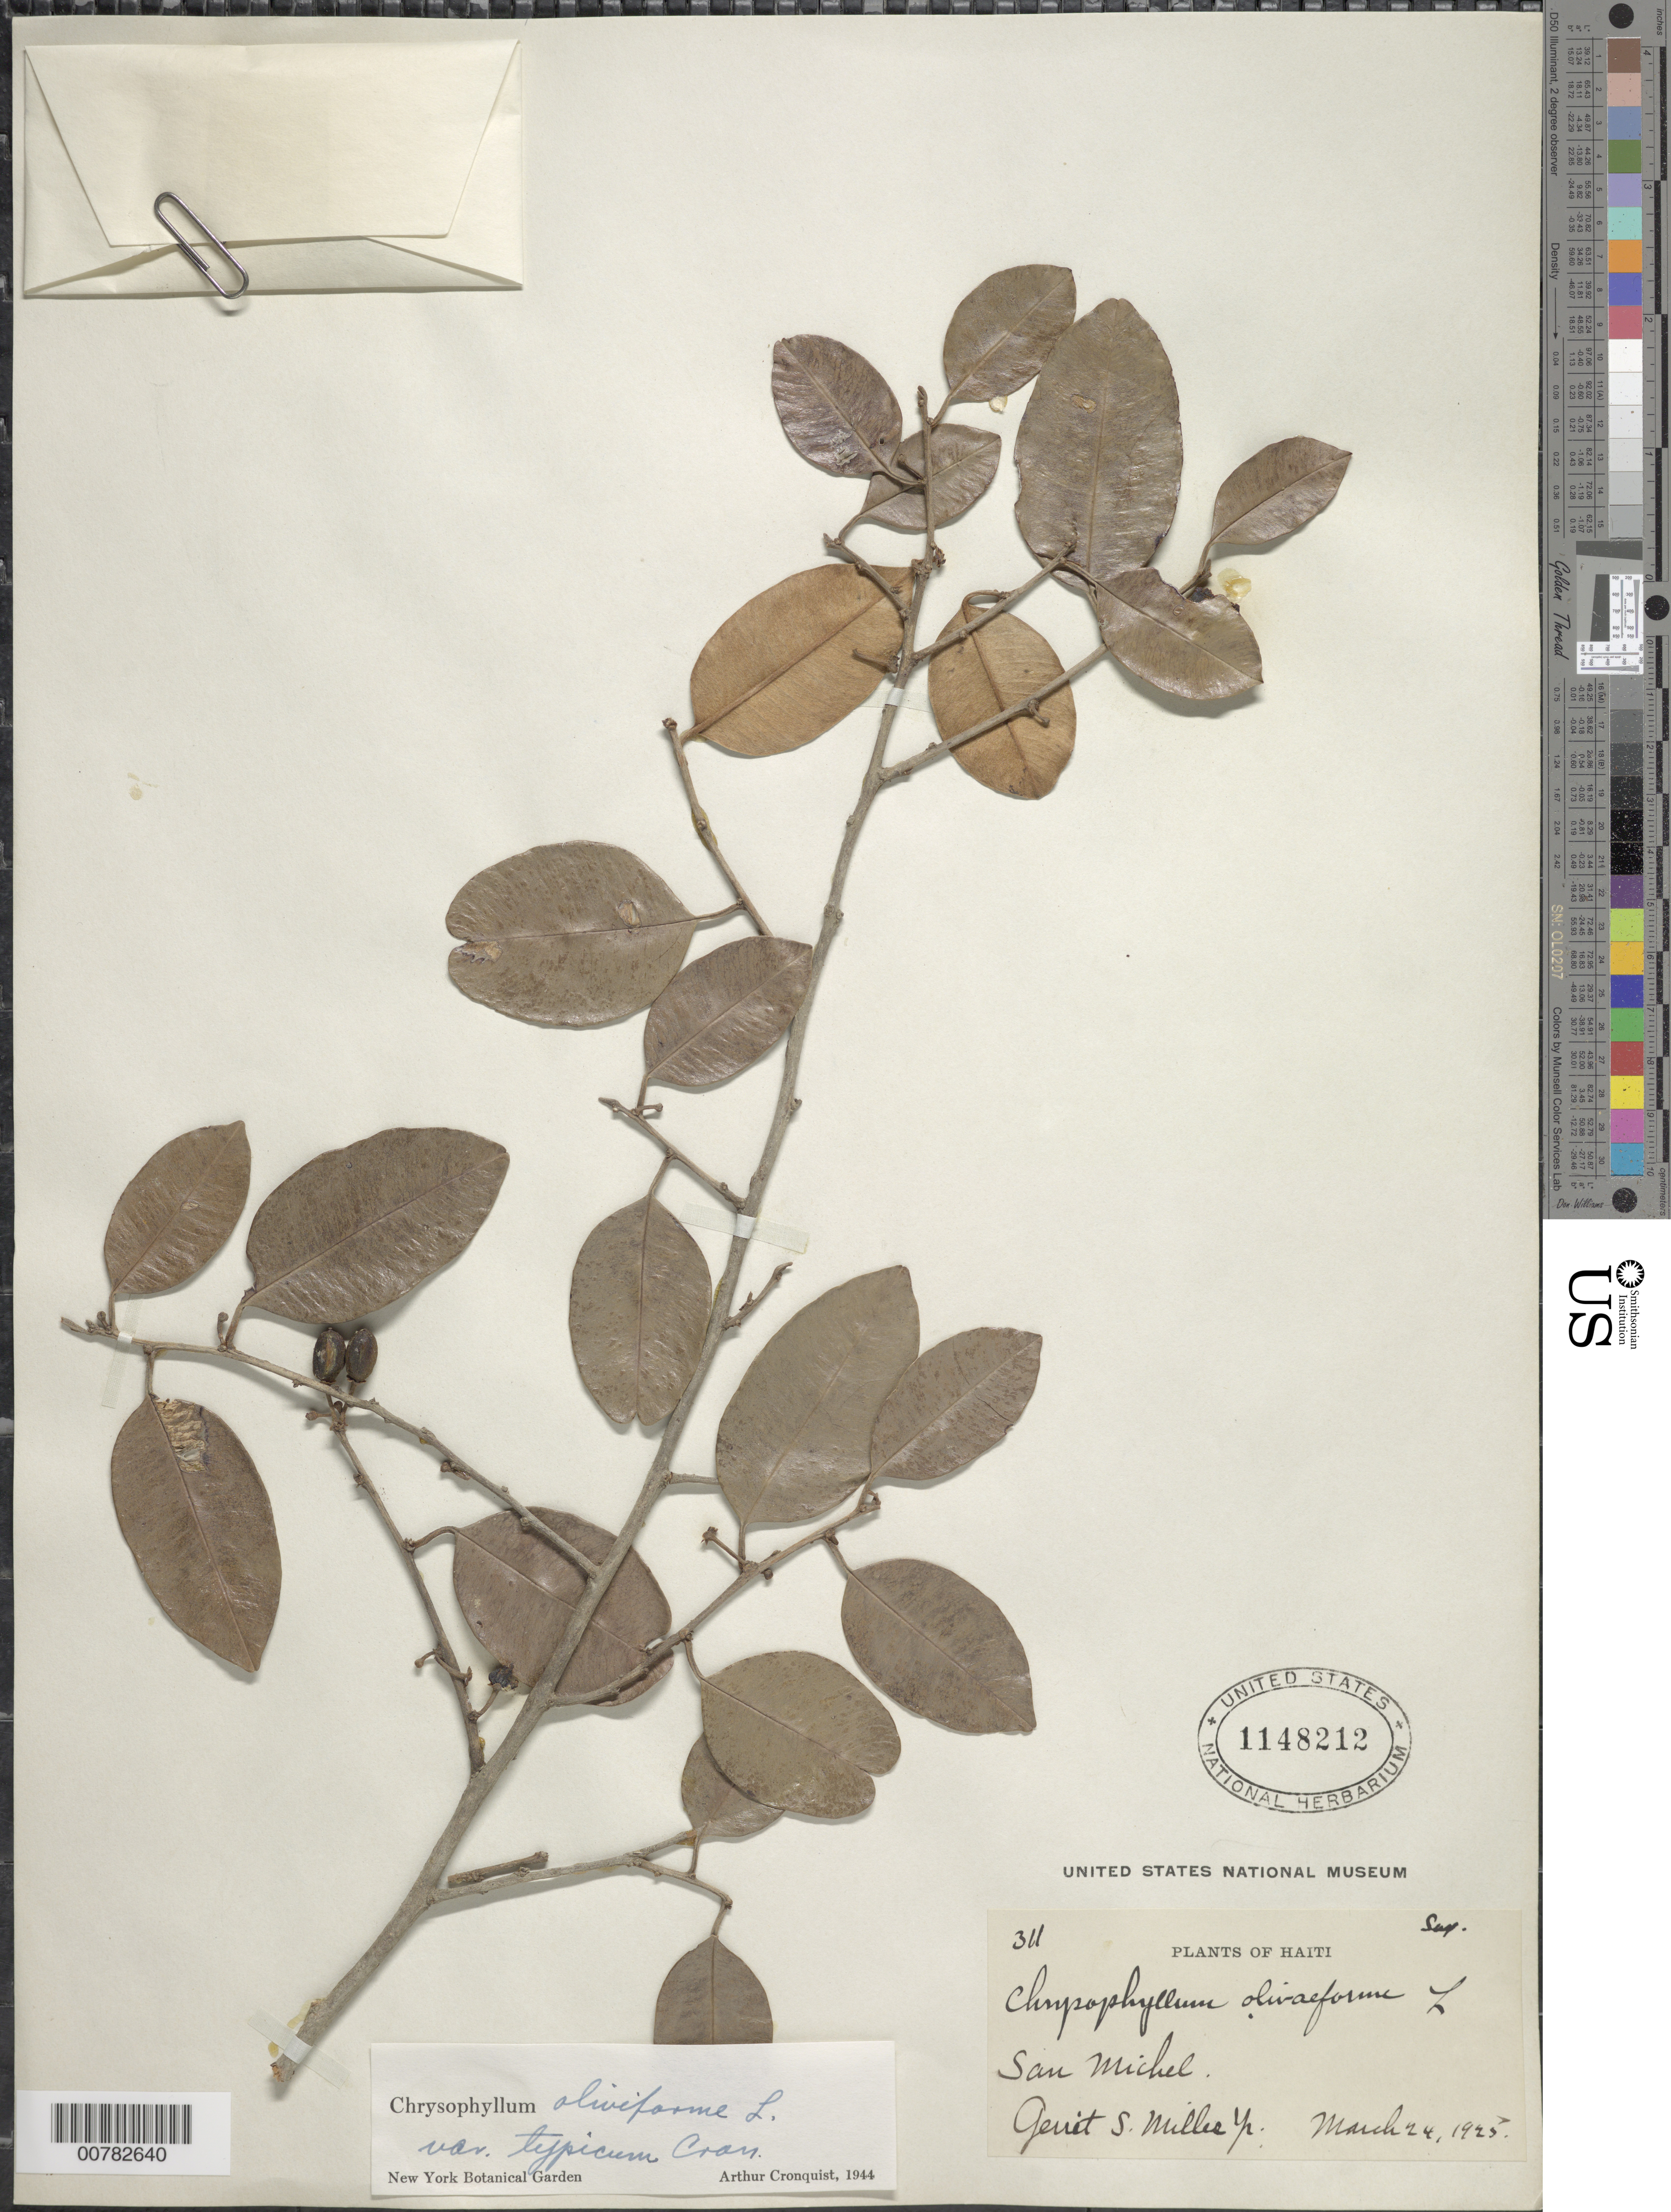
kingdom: Plantae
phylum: Tracheophyta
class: Magnoliopsida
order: Ericales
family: Sapotaceae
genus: Chrysophyllum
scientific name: Chrysophyllum oliviforme subsp. oliviforme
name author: L.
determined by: Cronquist, A. J.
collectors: G. S. Miller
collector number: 311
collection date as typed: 24 Mar 1925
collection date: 1925-03-24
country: Haiti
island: Hispaniola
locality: San Michel.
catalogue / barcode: US 1148212